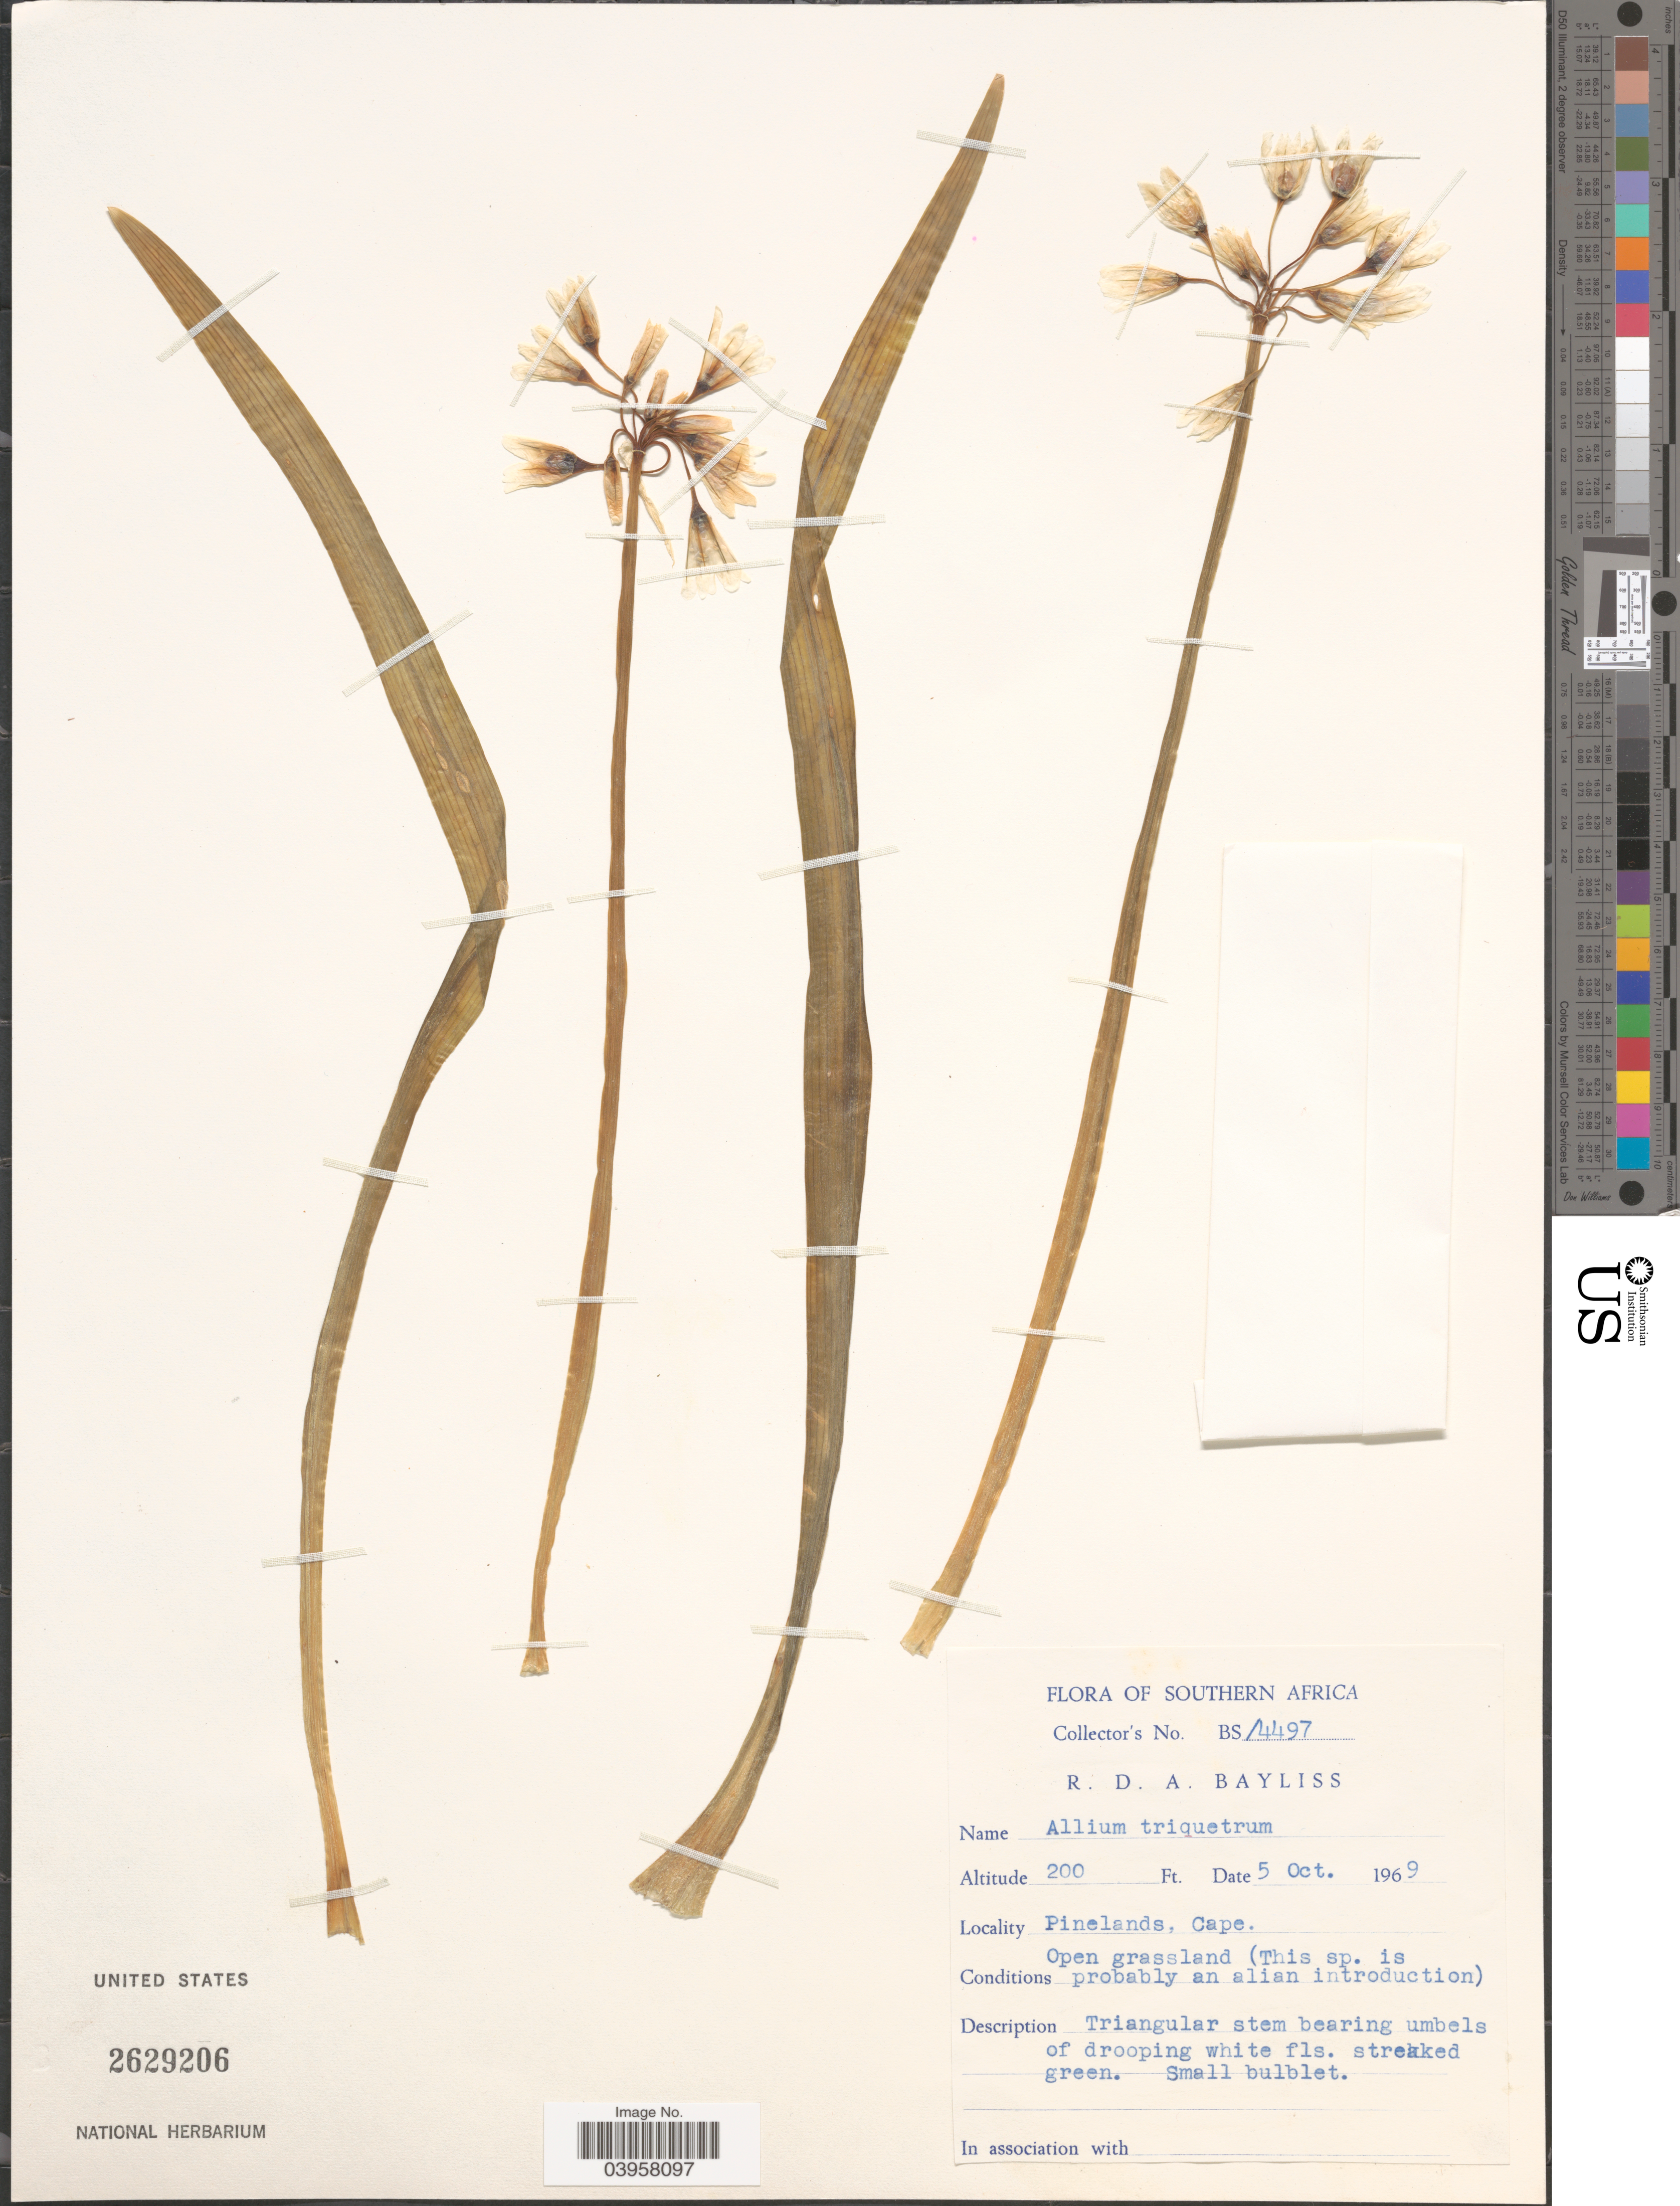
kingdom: Plantae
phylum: Tracheophyta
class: Liliopsida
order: Asparagales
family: Amaryllidaceae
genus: Allium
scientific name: Allium triquetrum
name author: L.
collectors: R. Bayliss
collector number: BS/4497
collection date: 1969-10-05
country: South Africa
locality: Southern Africa. Pinelands, Cape.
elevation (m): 61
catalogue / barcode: US 2629206